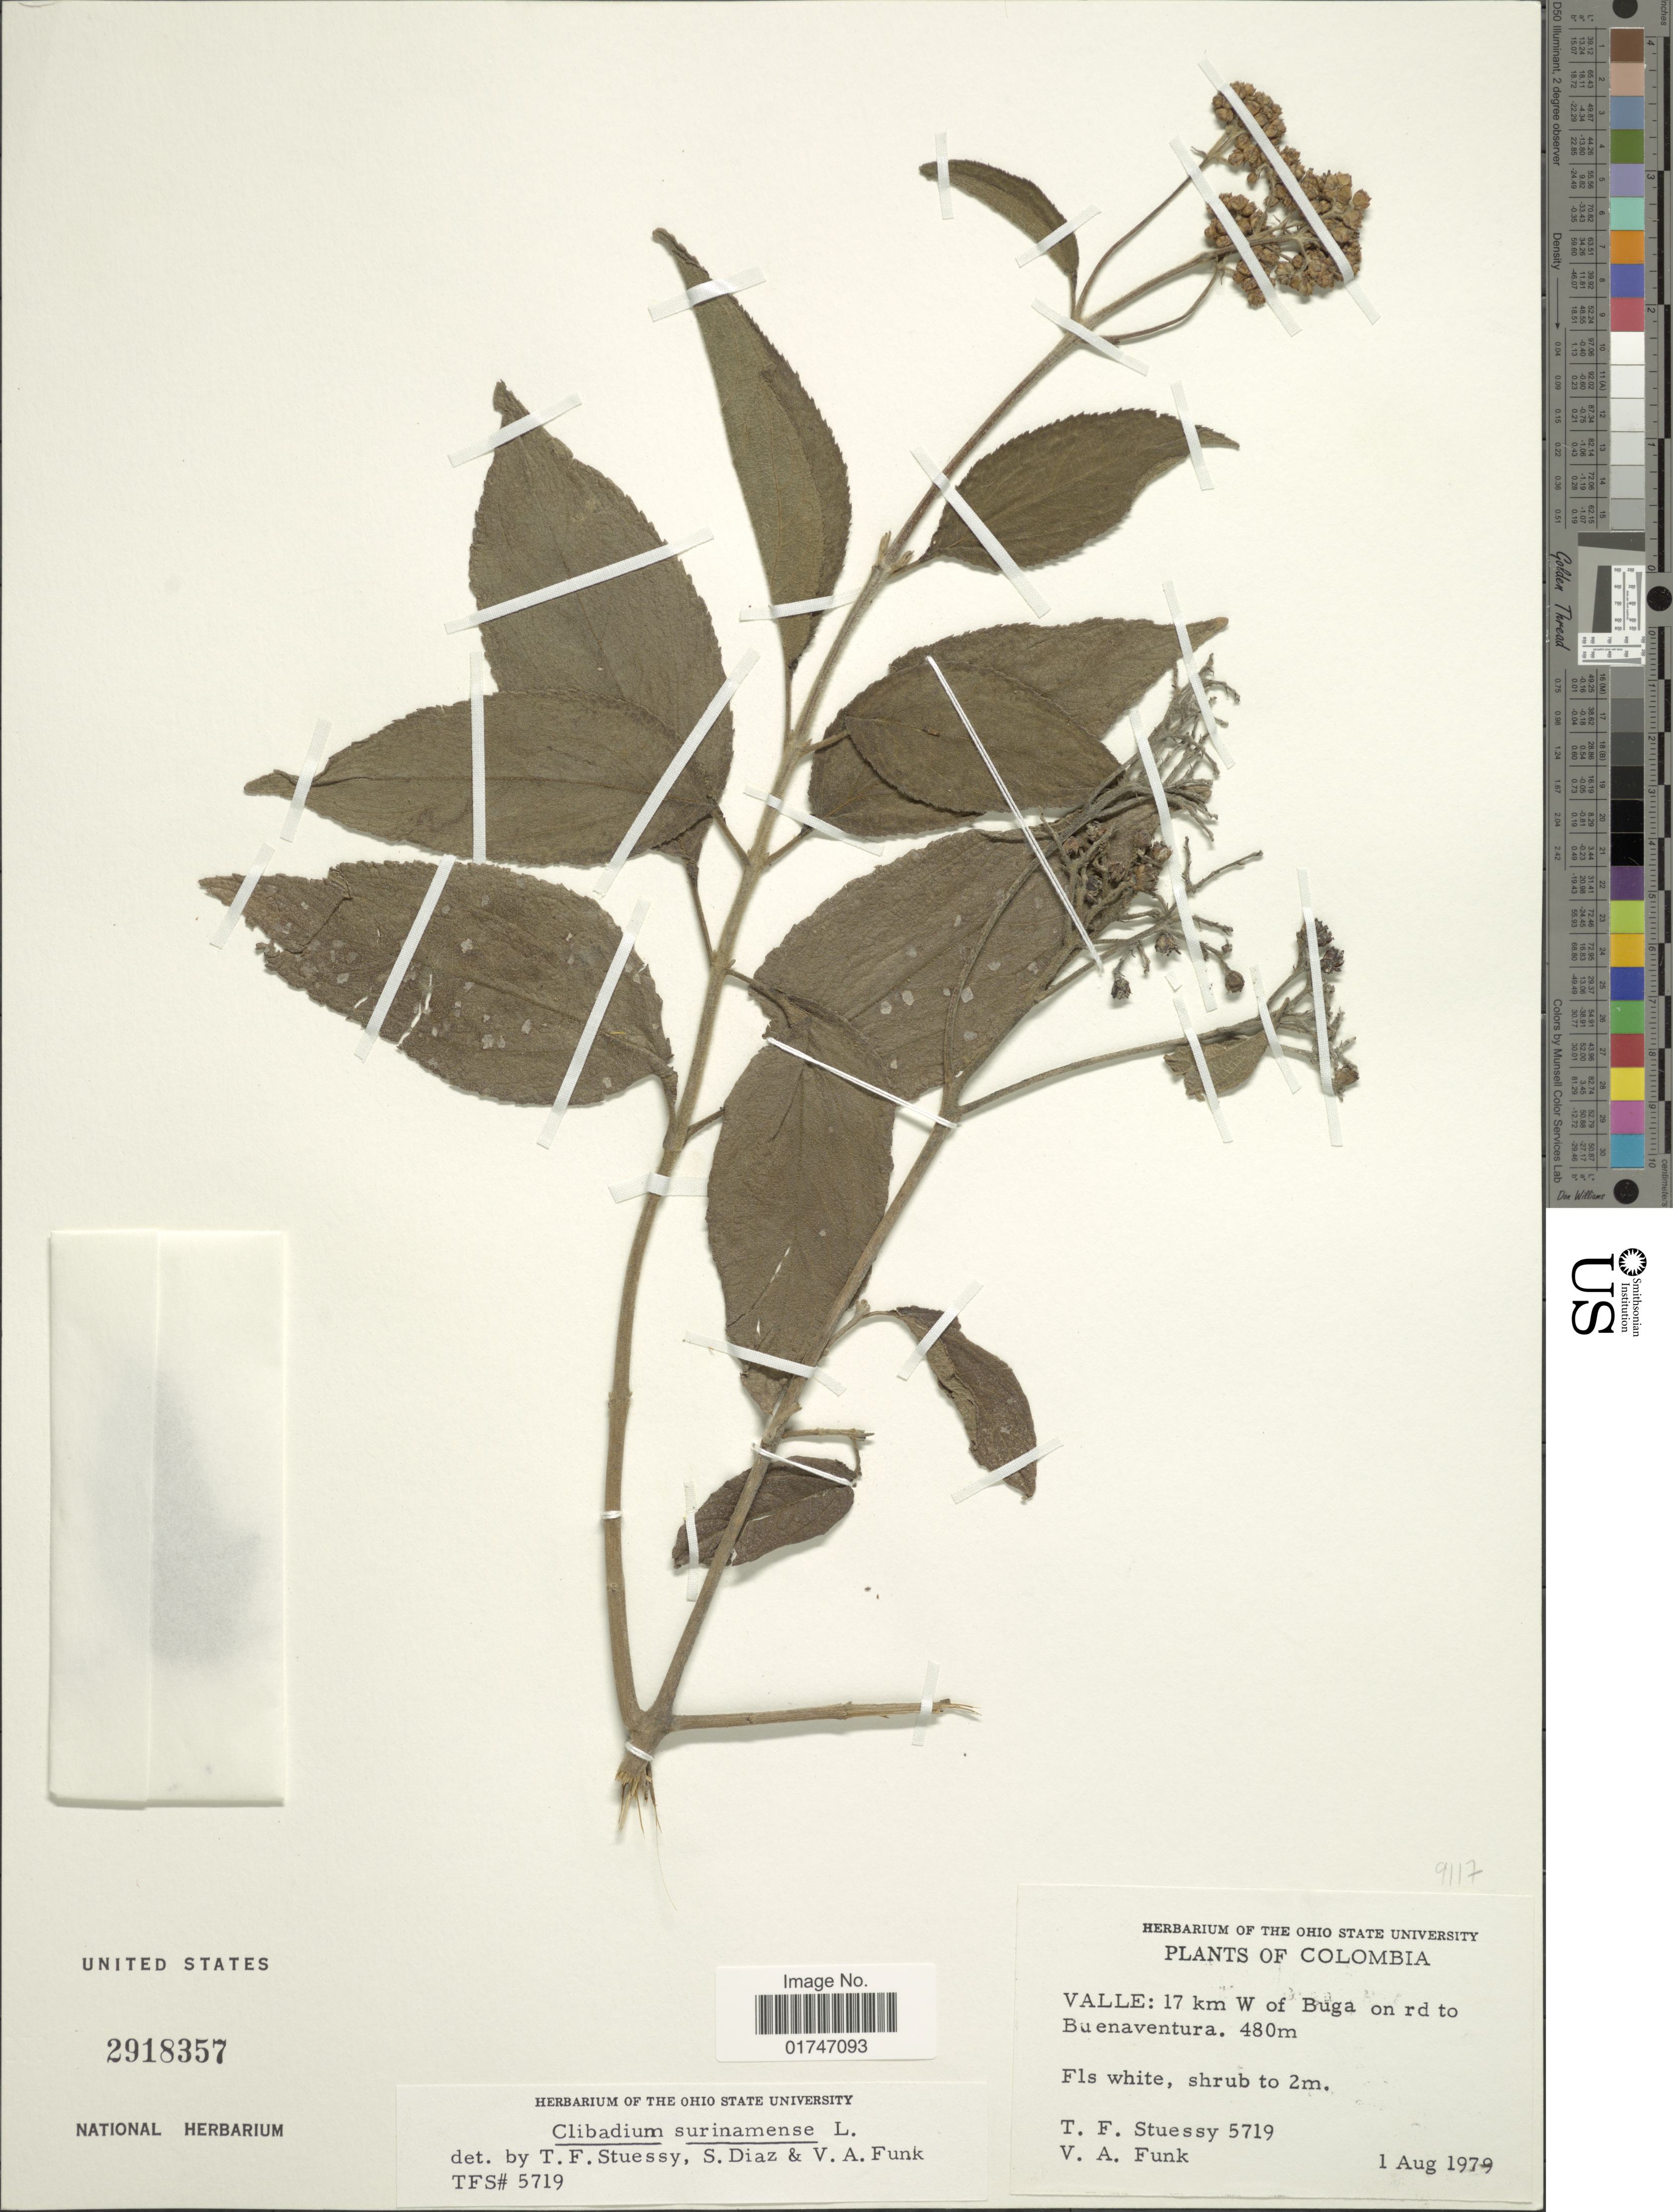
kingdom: Plantae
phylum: Tracheophyta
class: Magnoliopsida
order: Asterales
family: Asteraceae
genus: Clibadium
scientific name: Clibadium surinamense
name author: L.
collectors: T. Stuessy & V. Funk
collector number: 5719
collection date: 1979-08-01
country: Colombia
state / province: Valle del Cauca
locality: Valle: 17 km W of Buga on rd to Buenaventura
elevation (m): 480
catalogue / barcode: US 2918357